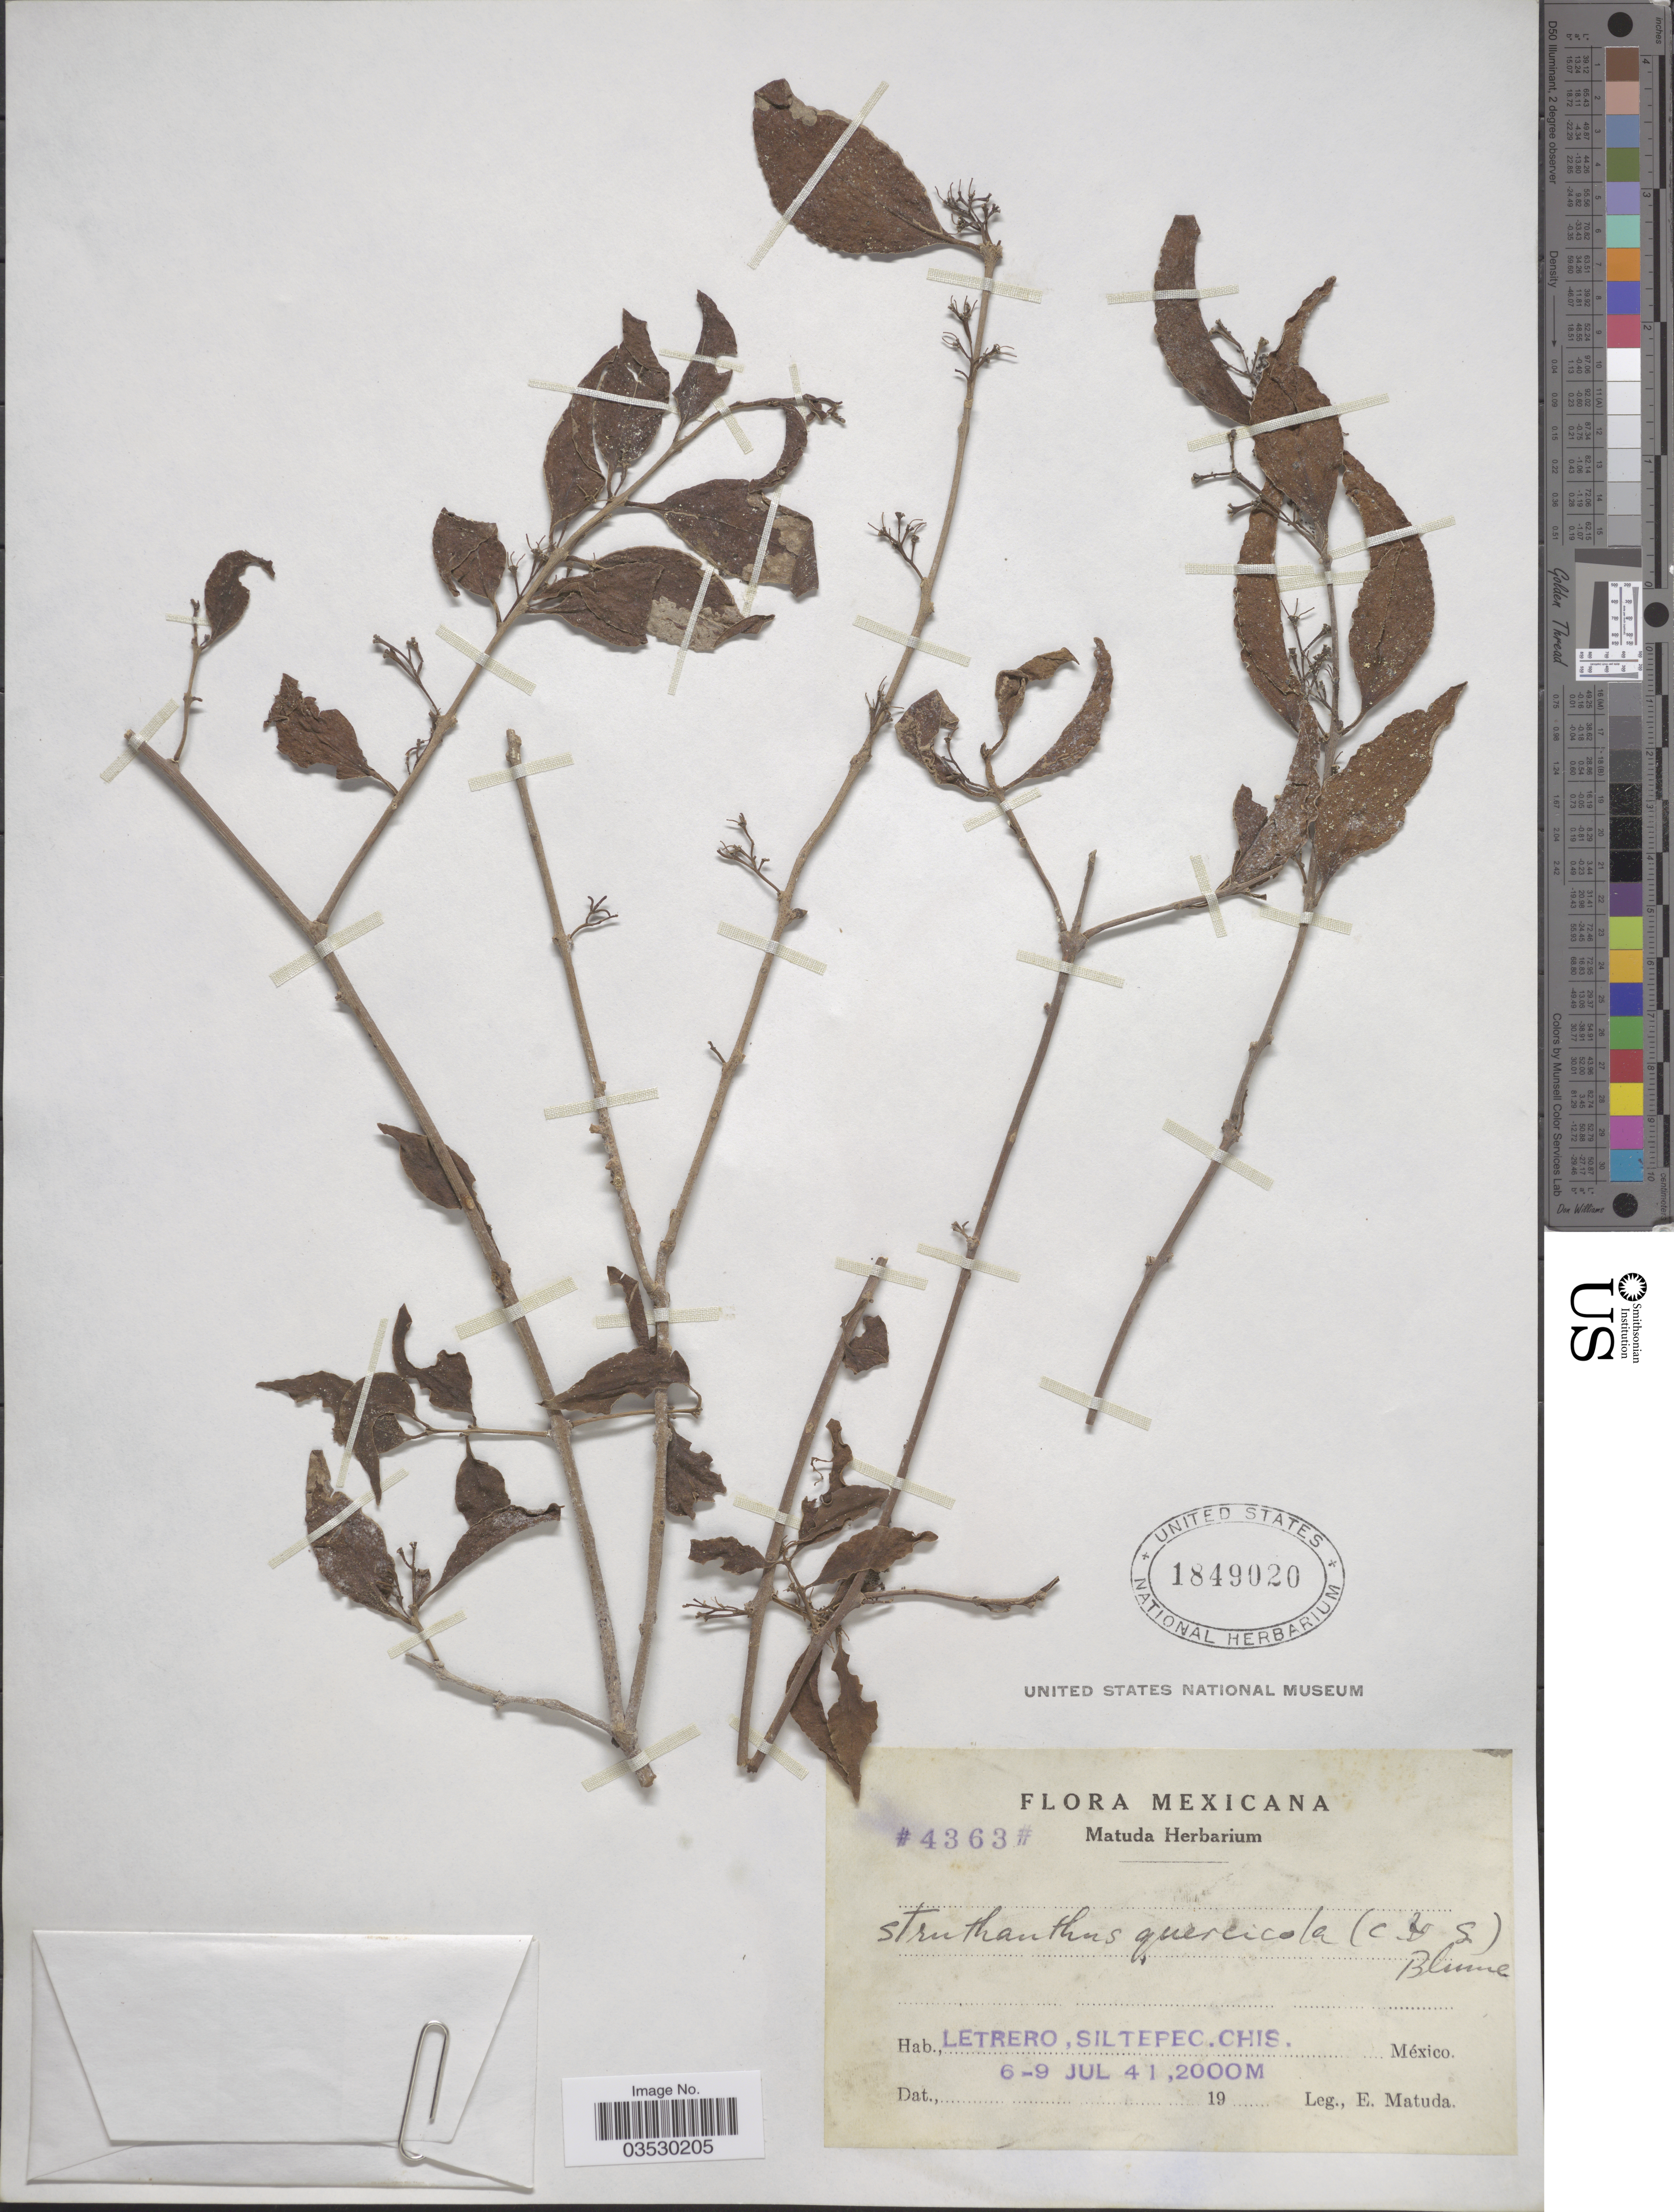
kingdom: Plantae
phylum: Tracheophyta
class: Magnoliopsida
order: Santalales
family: Loranthaceae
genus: Struthanthus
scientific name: Struthanthus quercicola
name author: (Kuijt) Cham. & Schltr.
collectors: E. Matuda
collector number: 4363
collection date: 1941-07-06/1941-07-09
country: Mexico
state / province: Chiapas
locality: Letrero, Siltepec.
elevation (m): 2000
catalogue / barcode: US 1849020